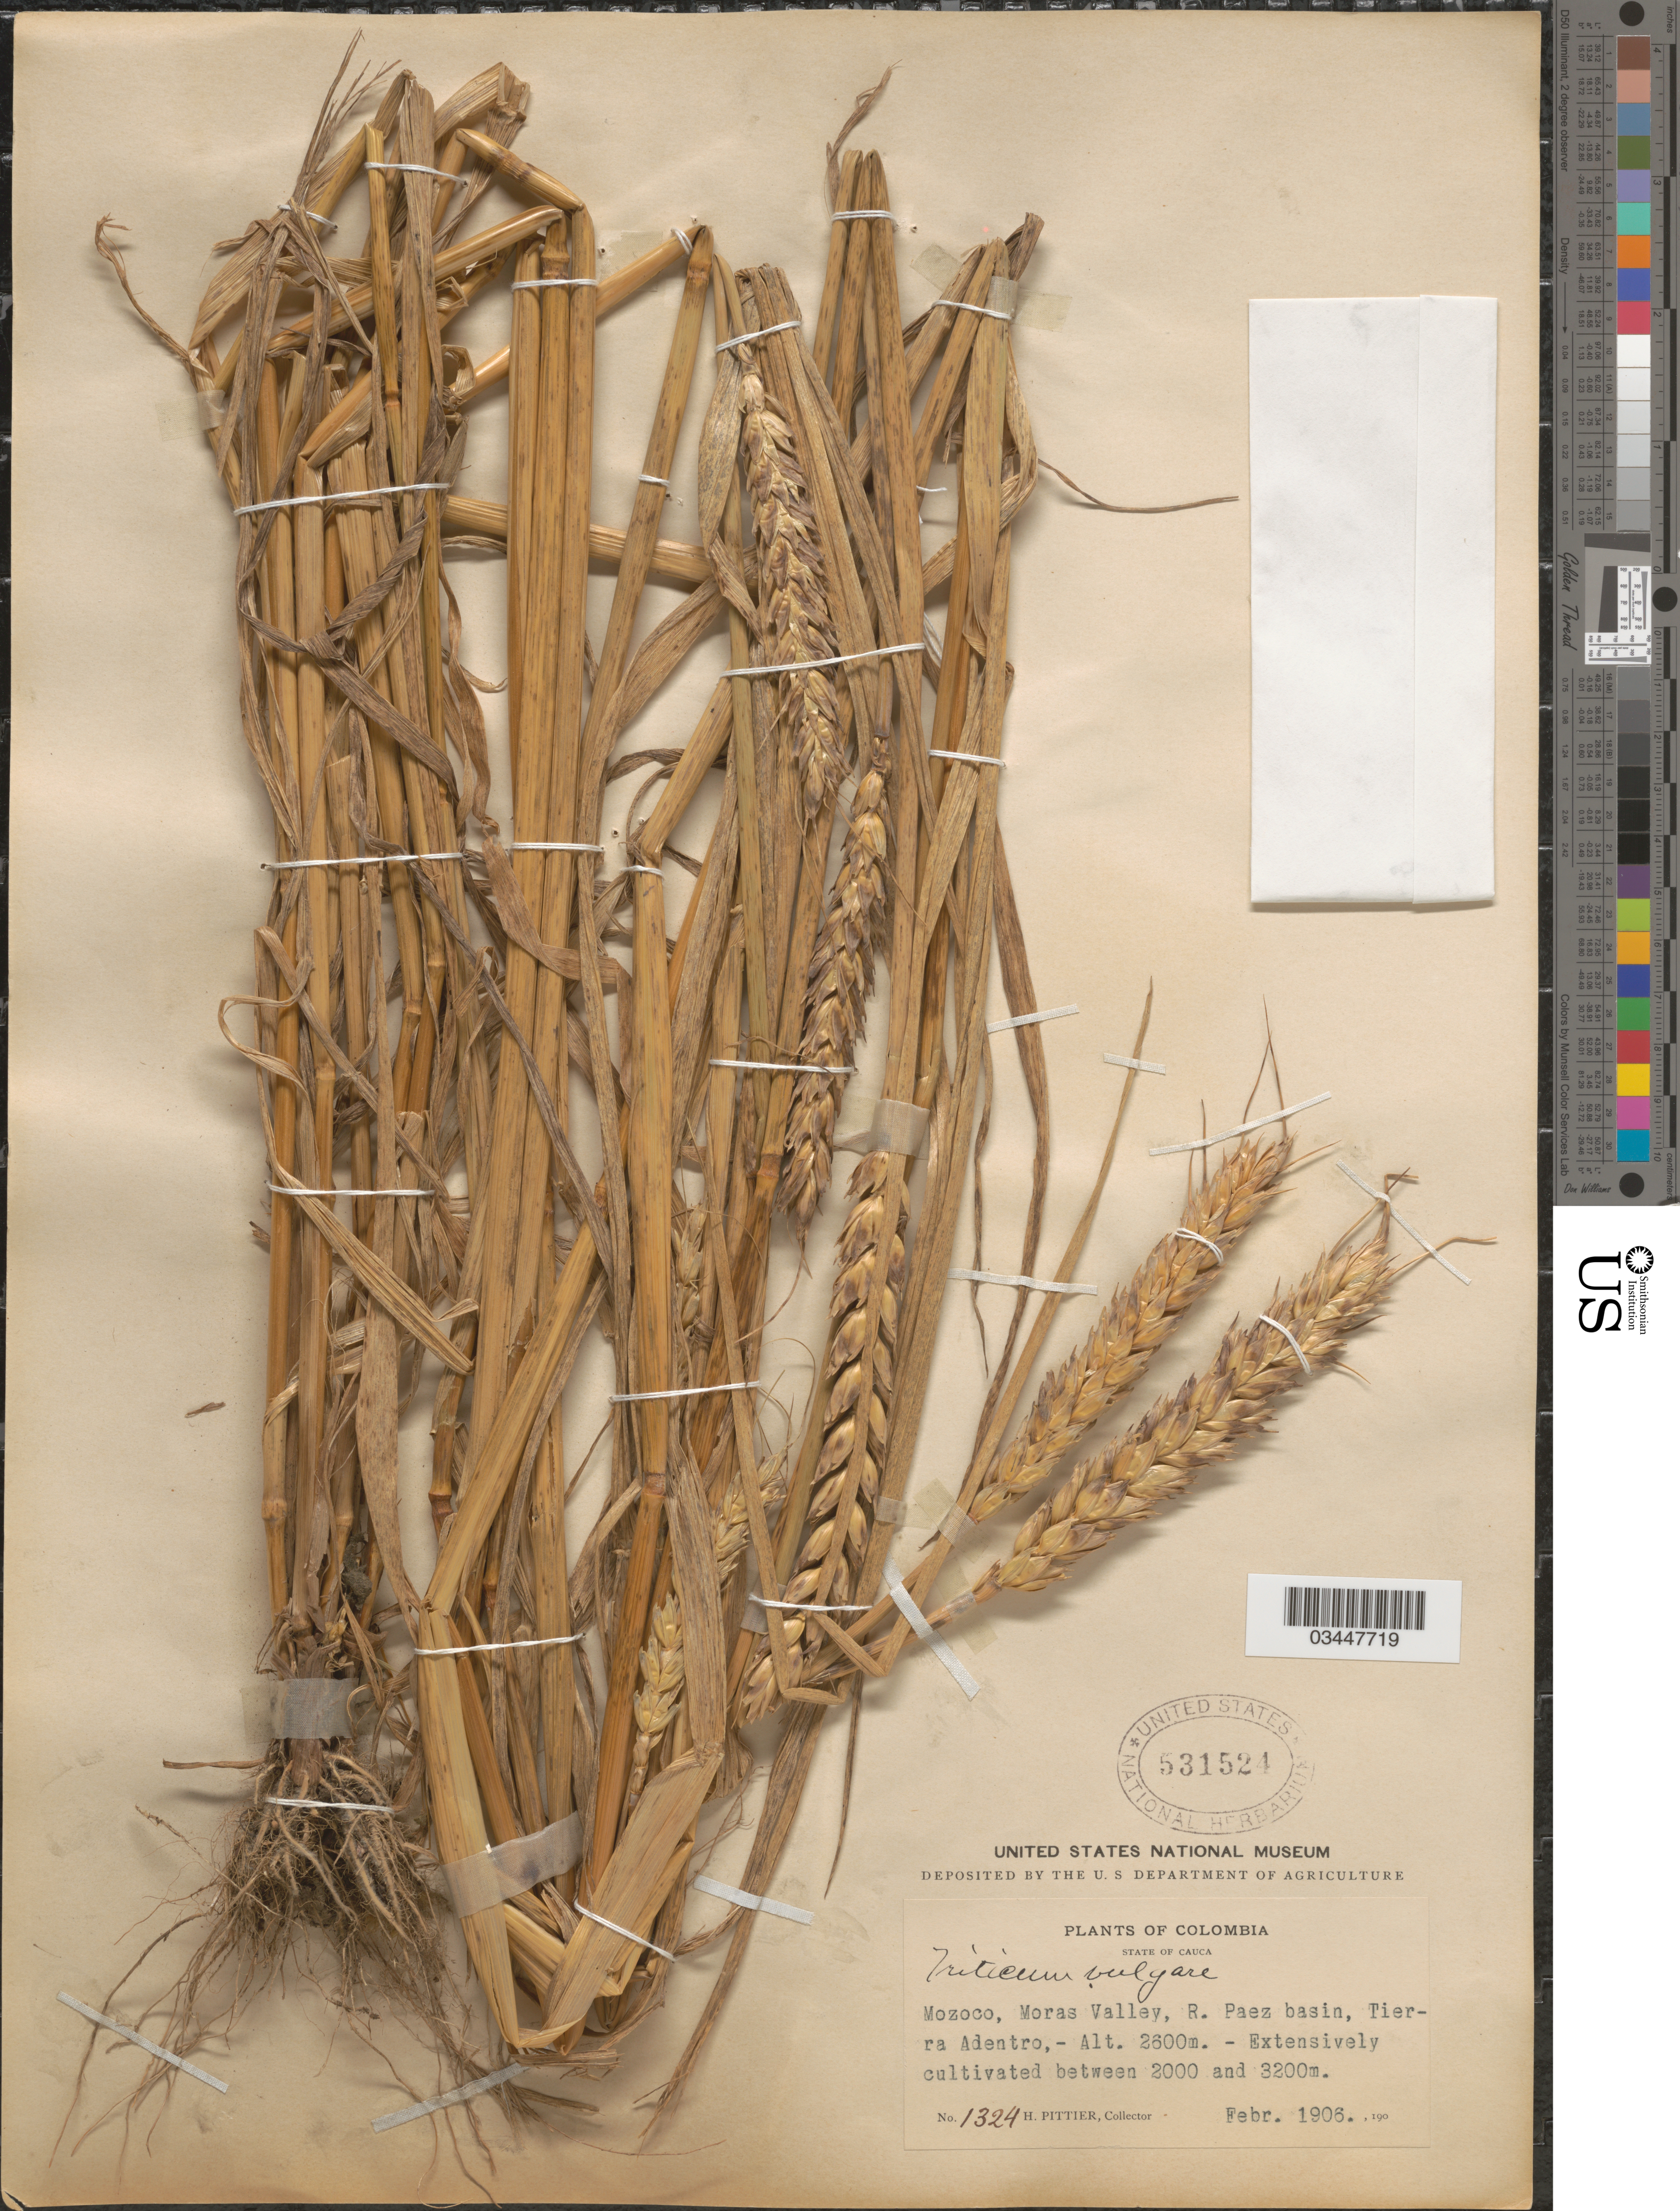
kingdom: Plantae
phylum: Tracheophyta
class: Liliopsida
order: Poales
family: Poaceae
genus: Triticum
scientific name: Triticum aestivum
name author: L.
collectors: H. F. Pittier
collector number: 1324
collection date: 1906-02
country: Colombia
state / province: Cauca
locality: Mozoco, Moras Valley, R. Paez basin, Tierra Adentro. Extensively cultivated between 2000 and 3200m.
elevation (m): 2600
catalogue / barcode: US 531524